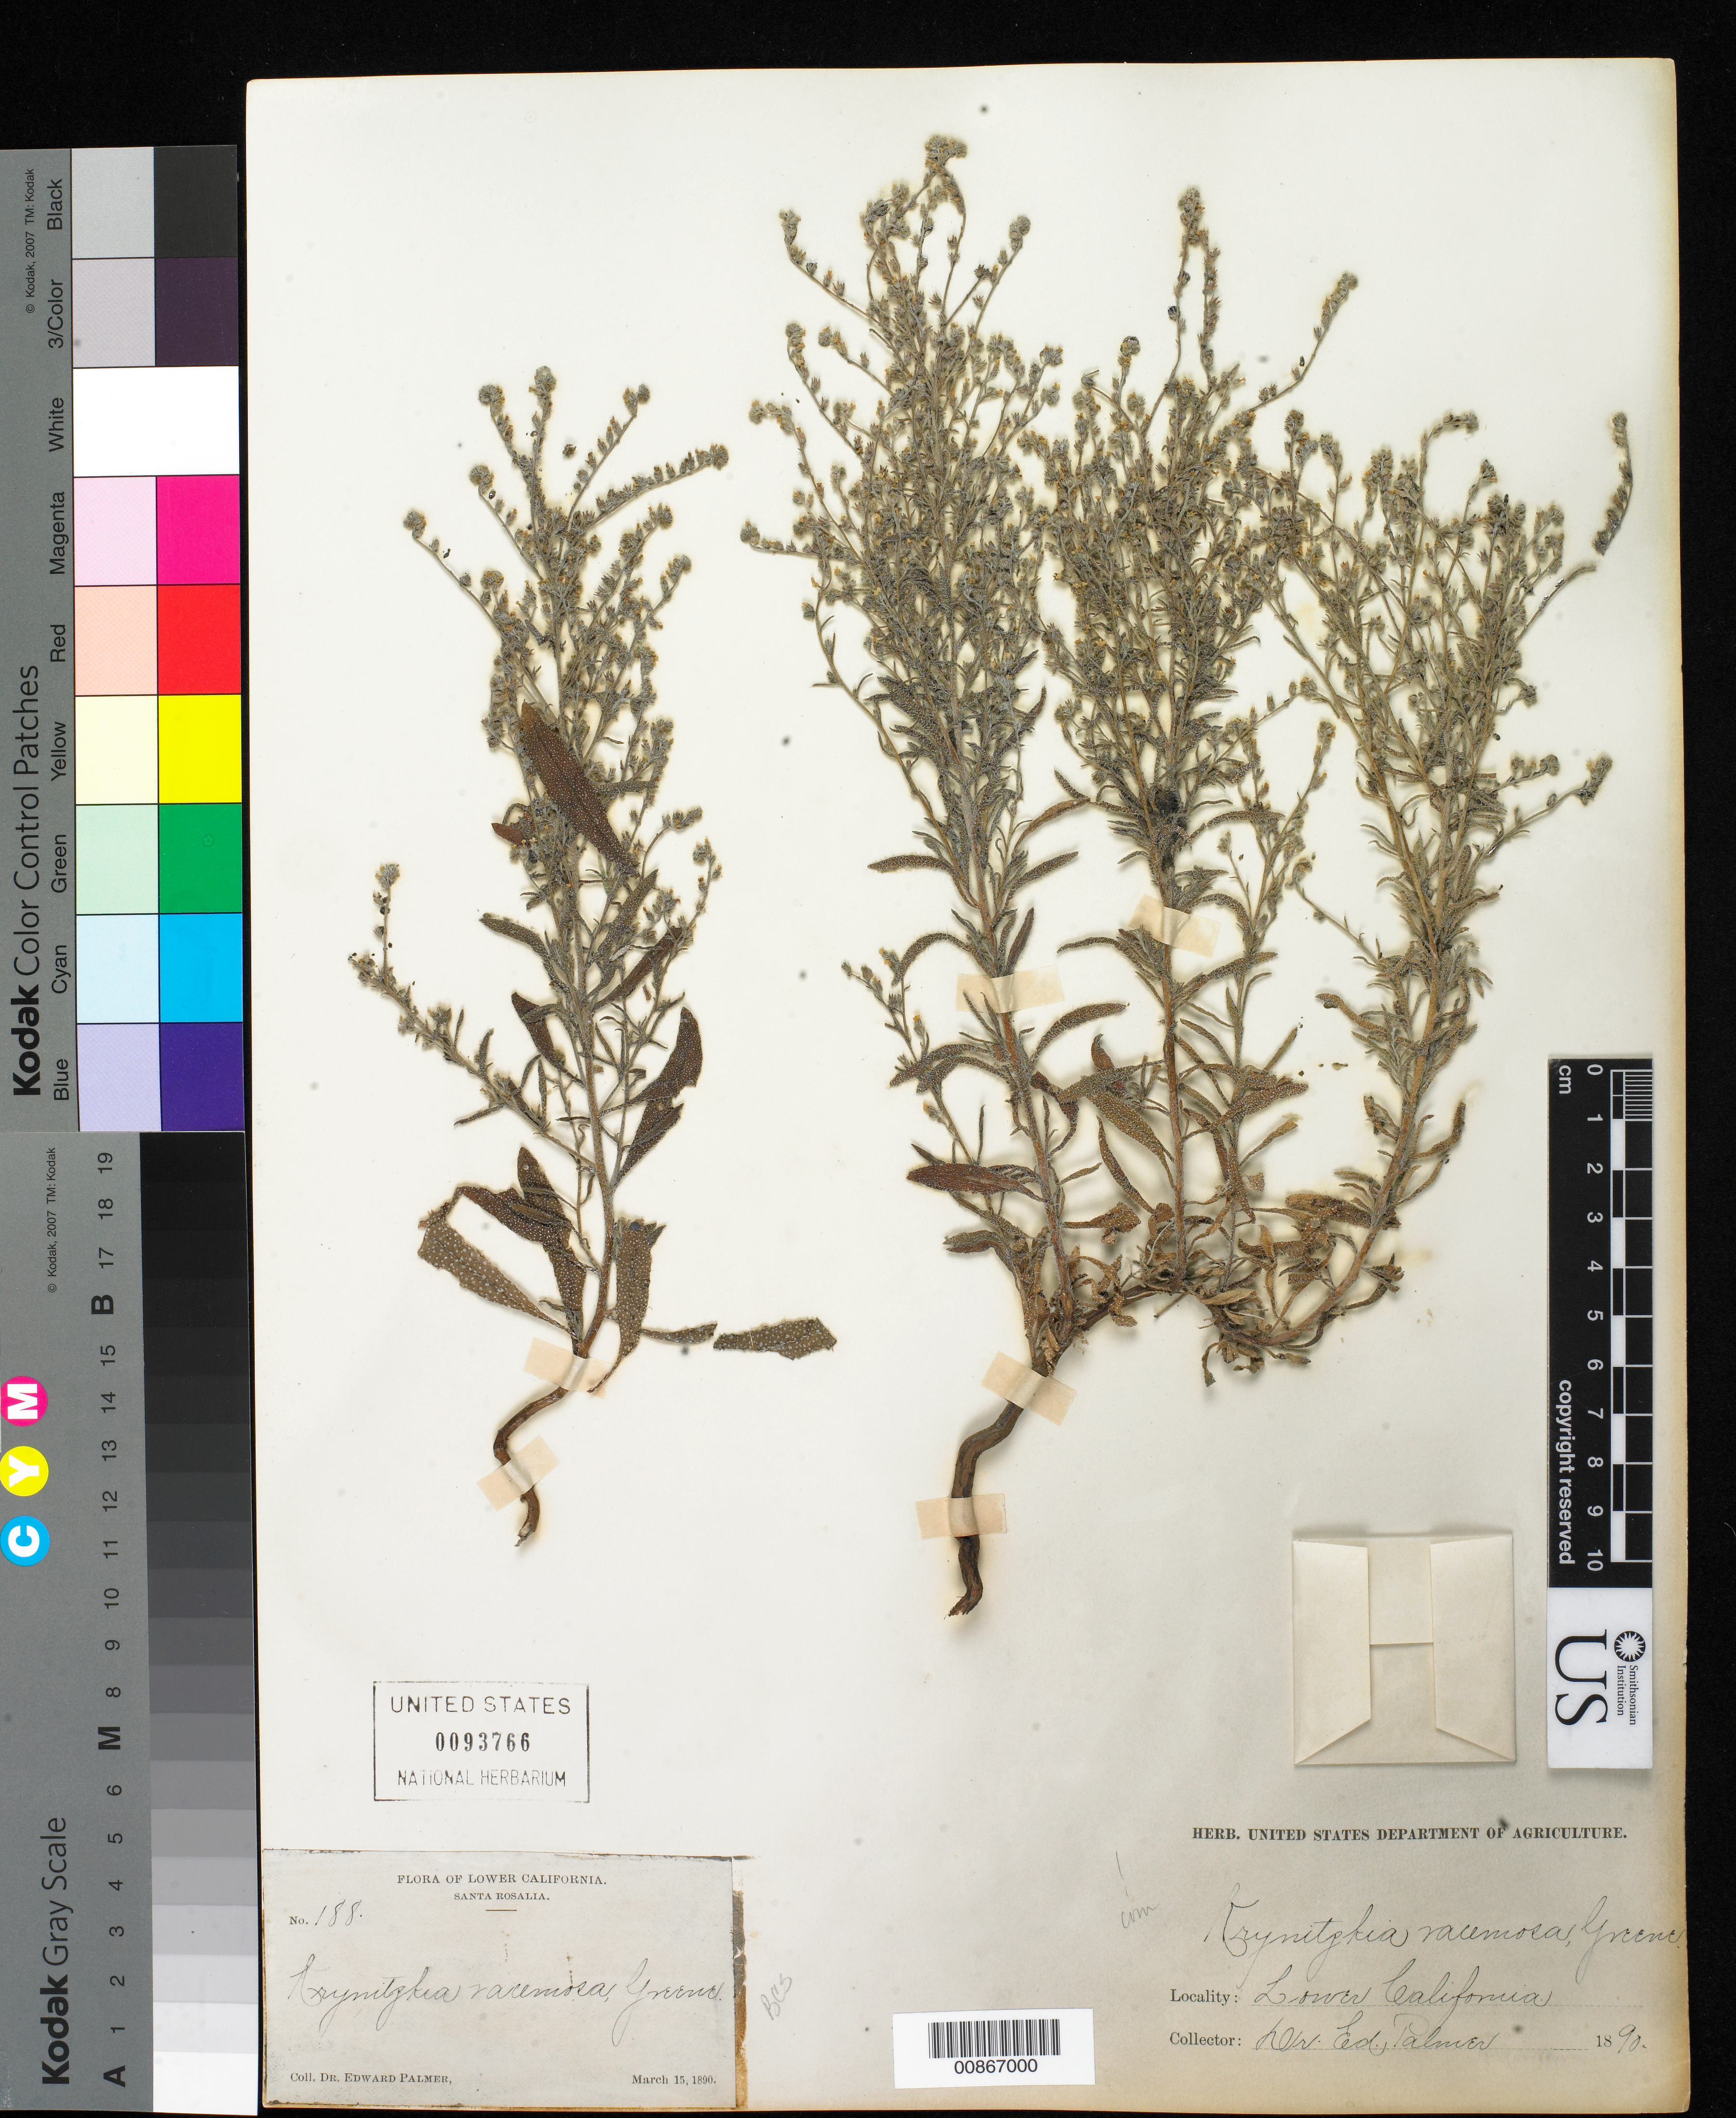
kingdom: Plantae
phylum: Tracheophyta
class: Magnoliopsida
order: Boraginales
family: Boraginaceae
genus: Cryptantha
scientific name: Cryptantha racemosa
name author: (S. Watson) Greene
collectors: E. Palmer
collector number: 188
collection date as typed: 15 Mar 1890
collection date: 1890-03-15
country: Mexico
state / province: Baja California Sur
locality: Santa Rosalia, Baja California Sur.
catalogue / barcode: US 93766